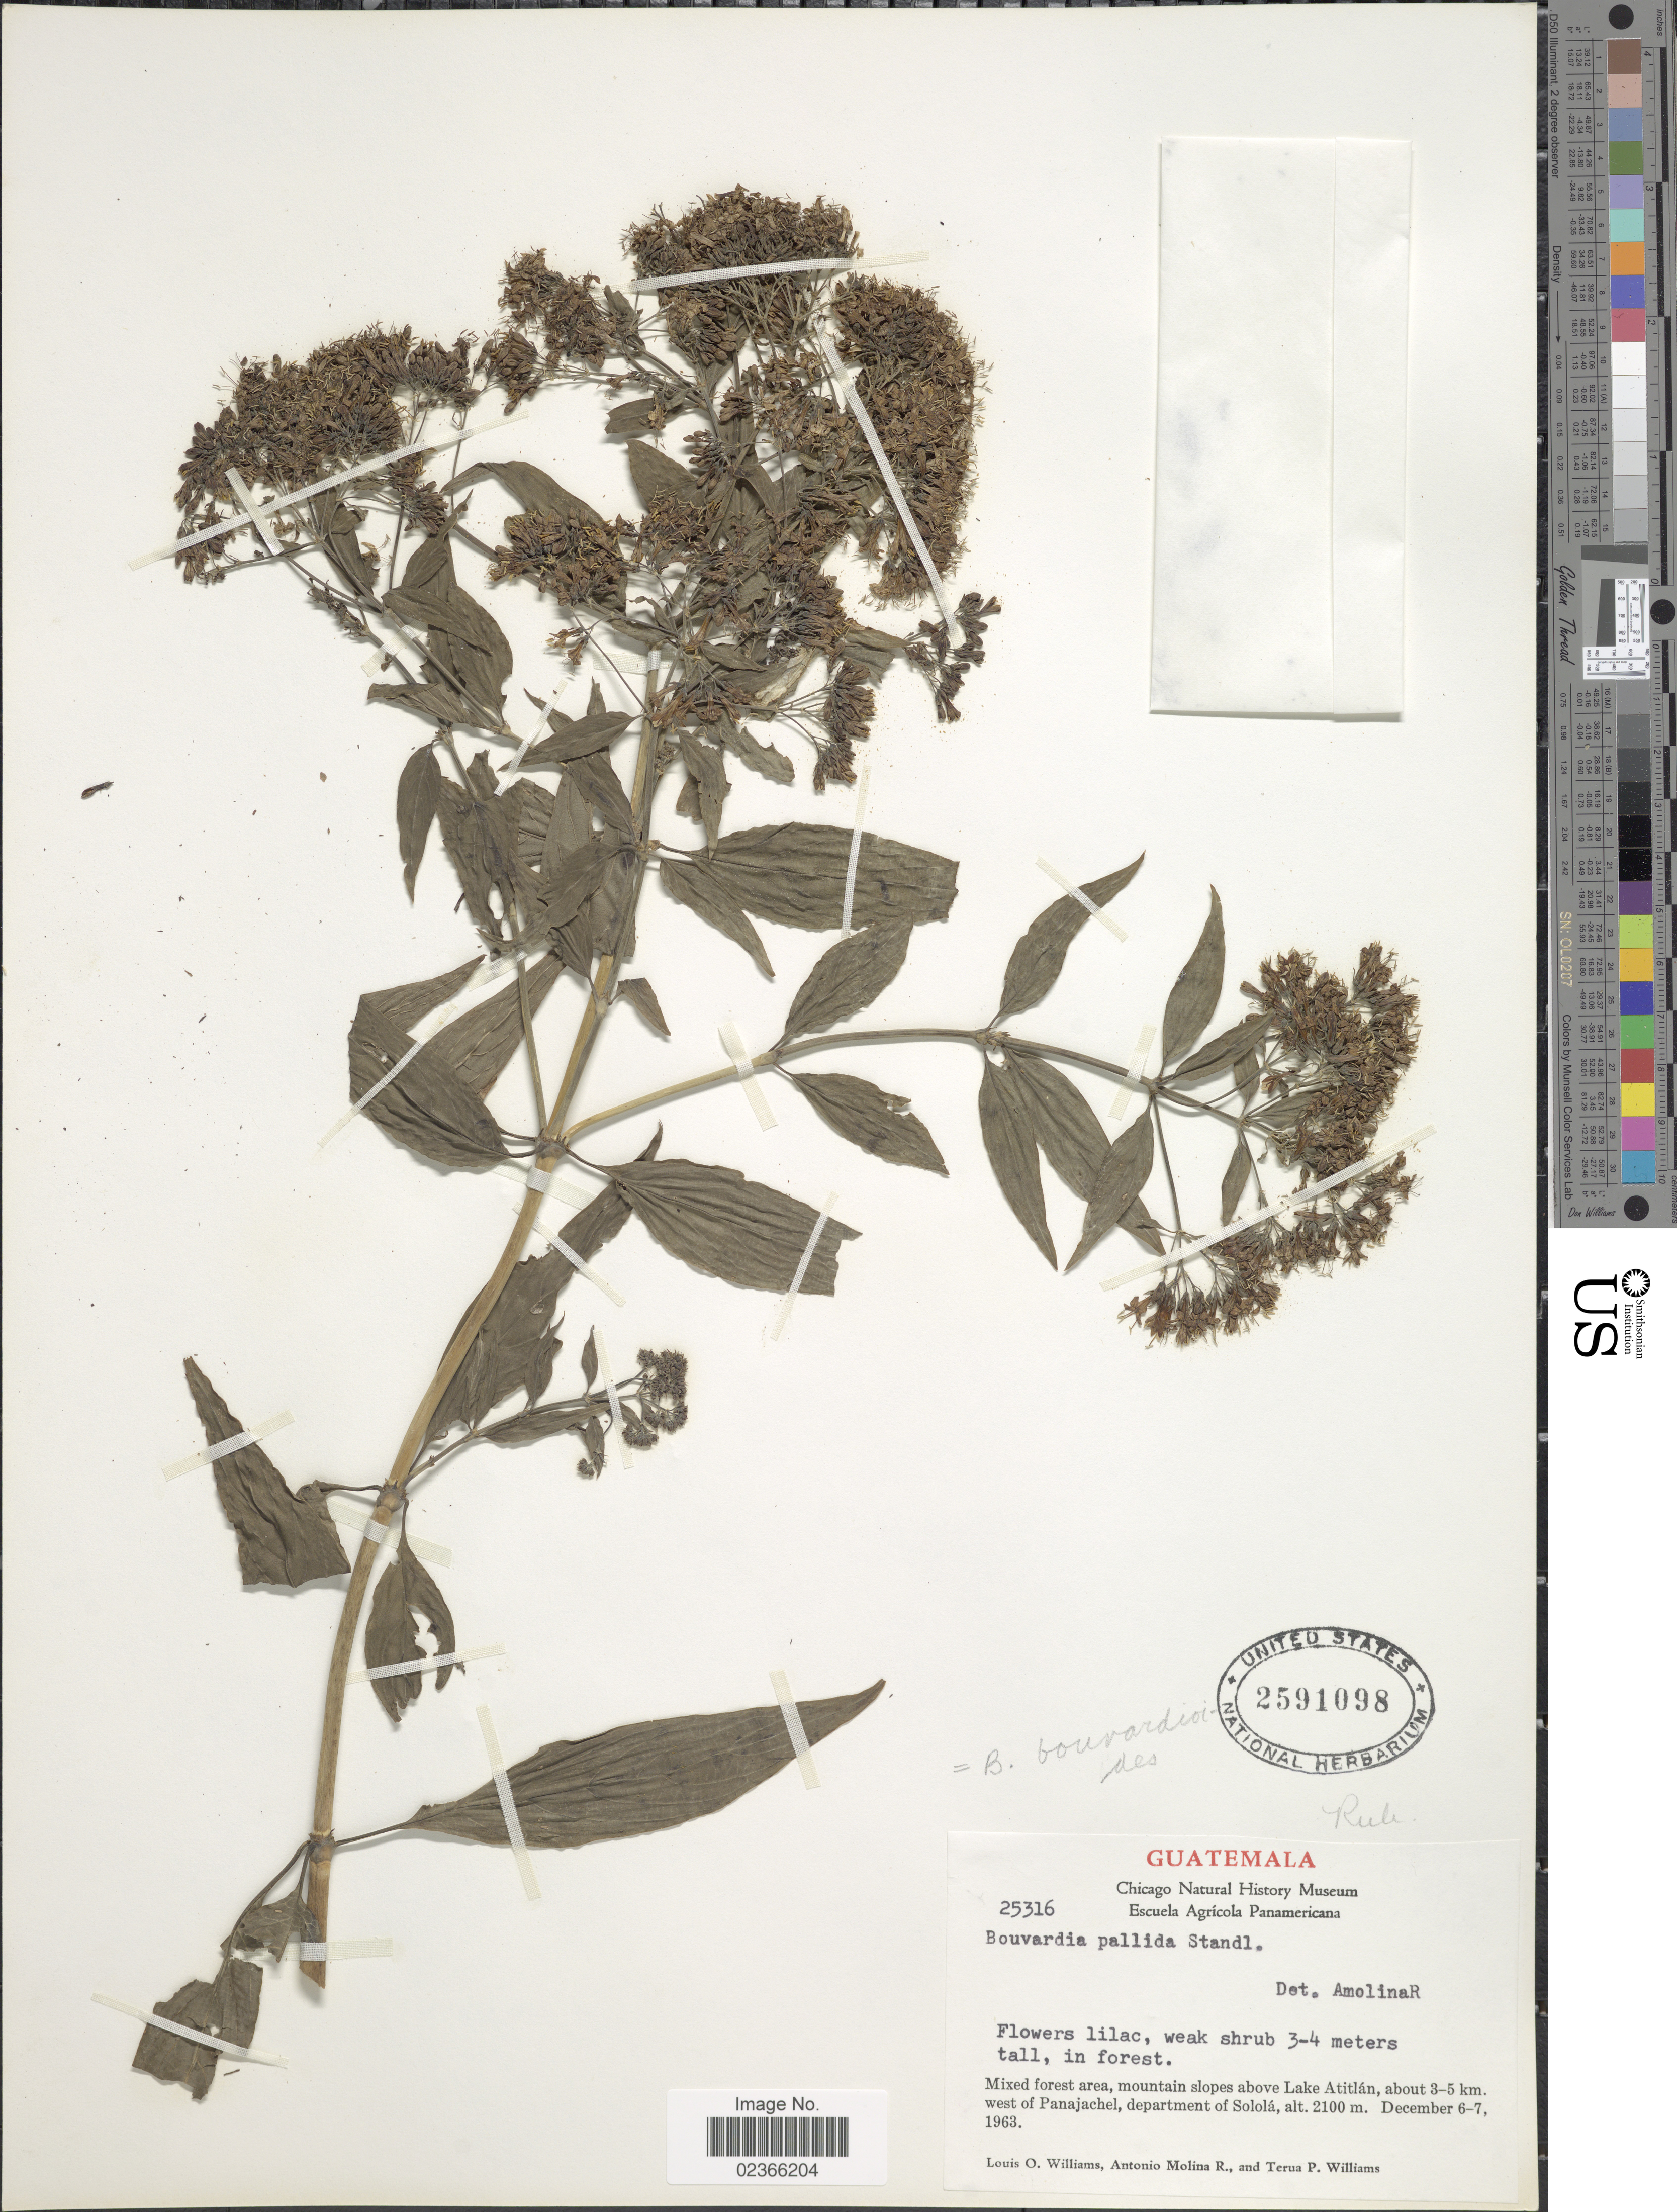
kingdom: Plantae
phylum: Tracheophyta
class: Magnoliopsida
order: Gentianales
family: Rubiaceae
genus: Bouvardia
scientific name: Bouvardia bouvardioides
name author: (Seem.) Standl.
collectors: L. O. Williams, A. Molina R. & T. Williams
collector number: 25316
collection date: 1963-12-06/1963-12-07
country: Guatemala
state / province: Sololá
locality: Mixed forest area, mountain slopes above Lake Atitlan, about 3-5 km west of Panajachel, department of Solola.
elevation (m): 2100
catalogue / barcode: US 2591098